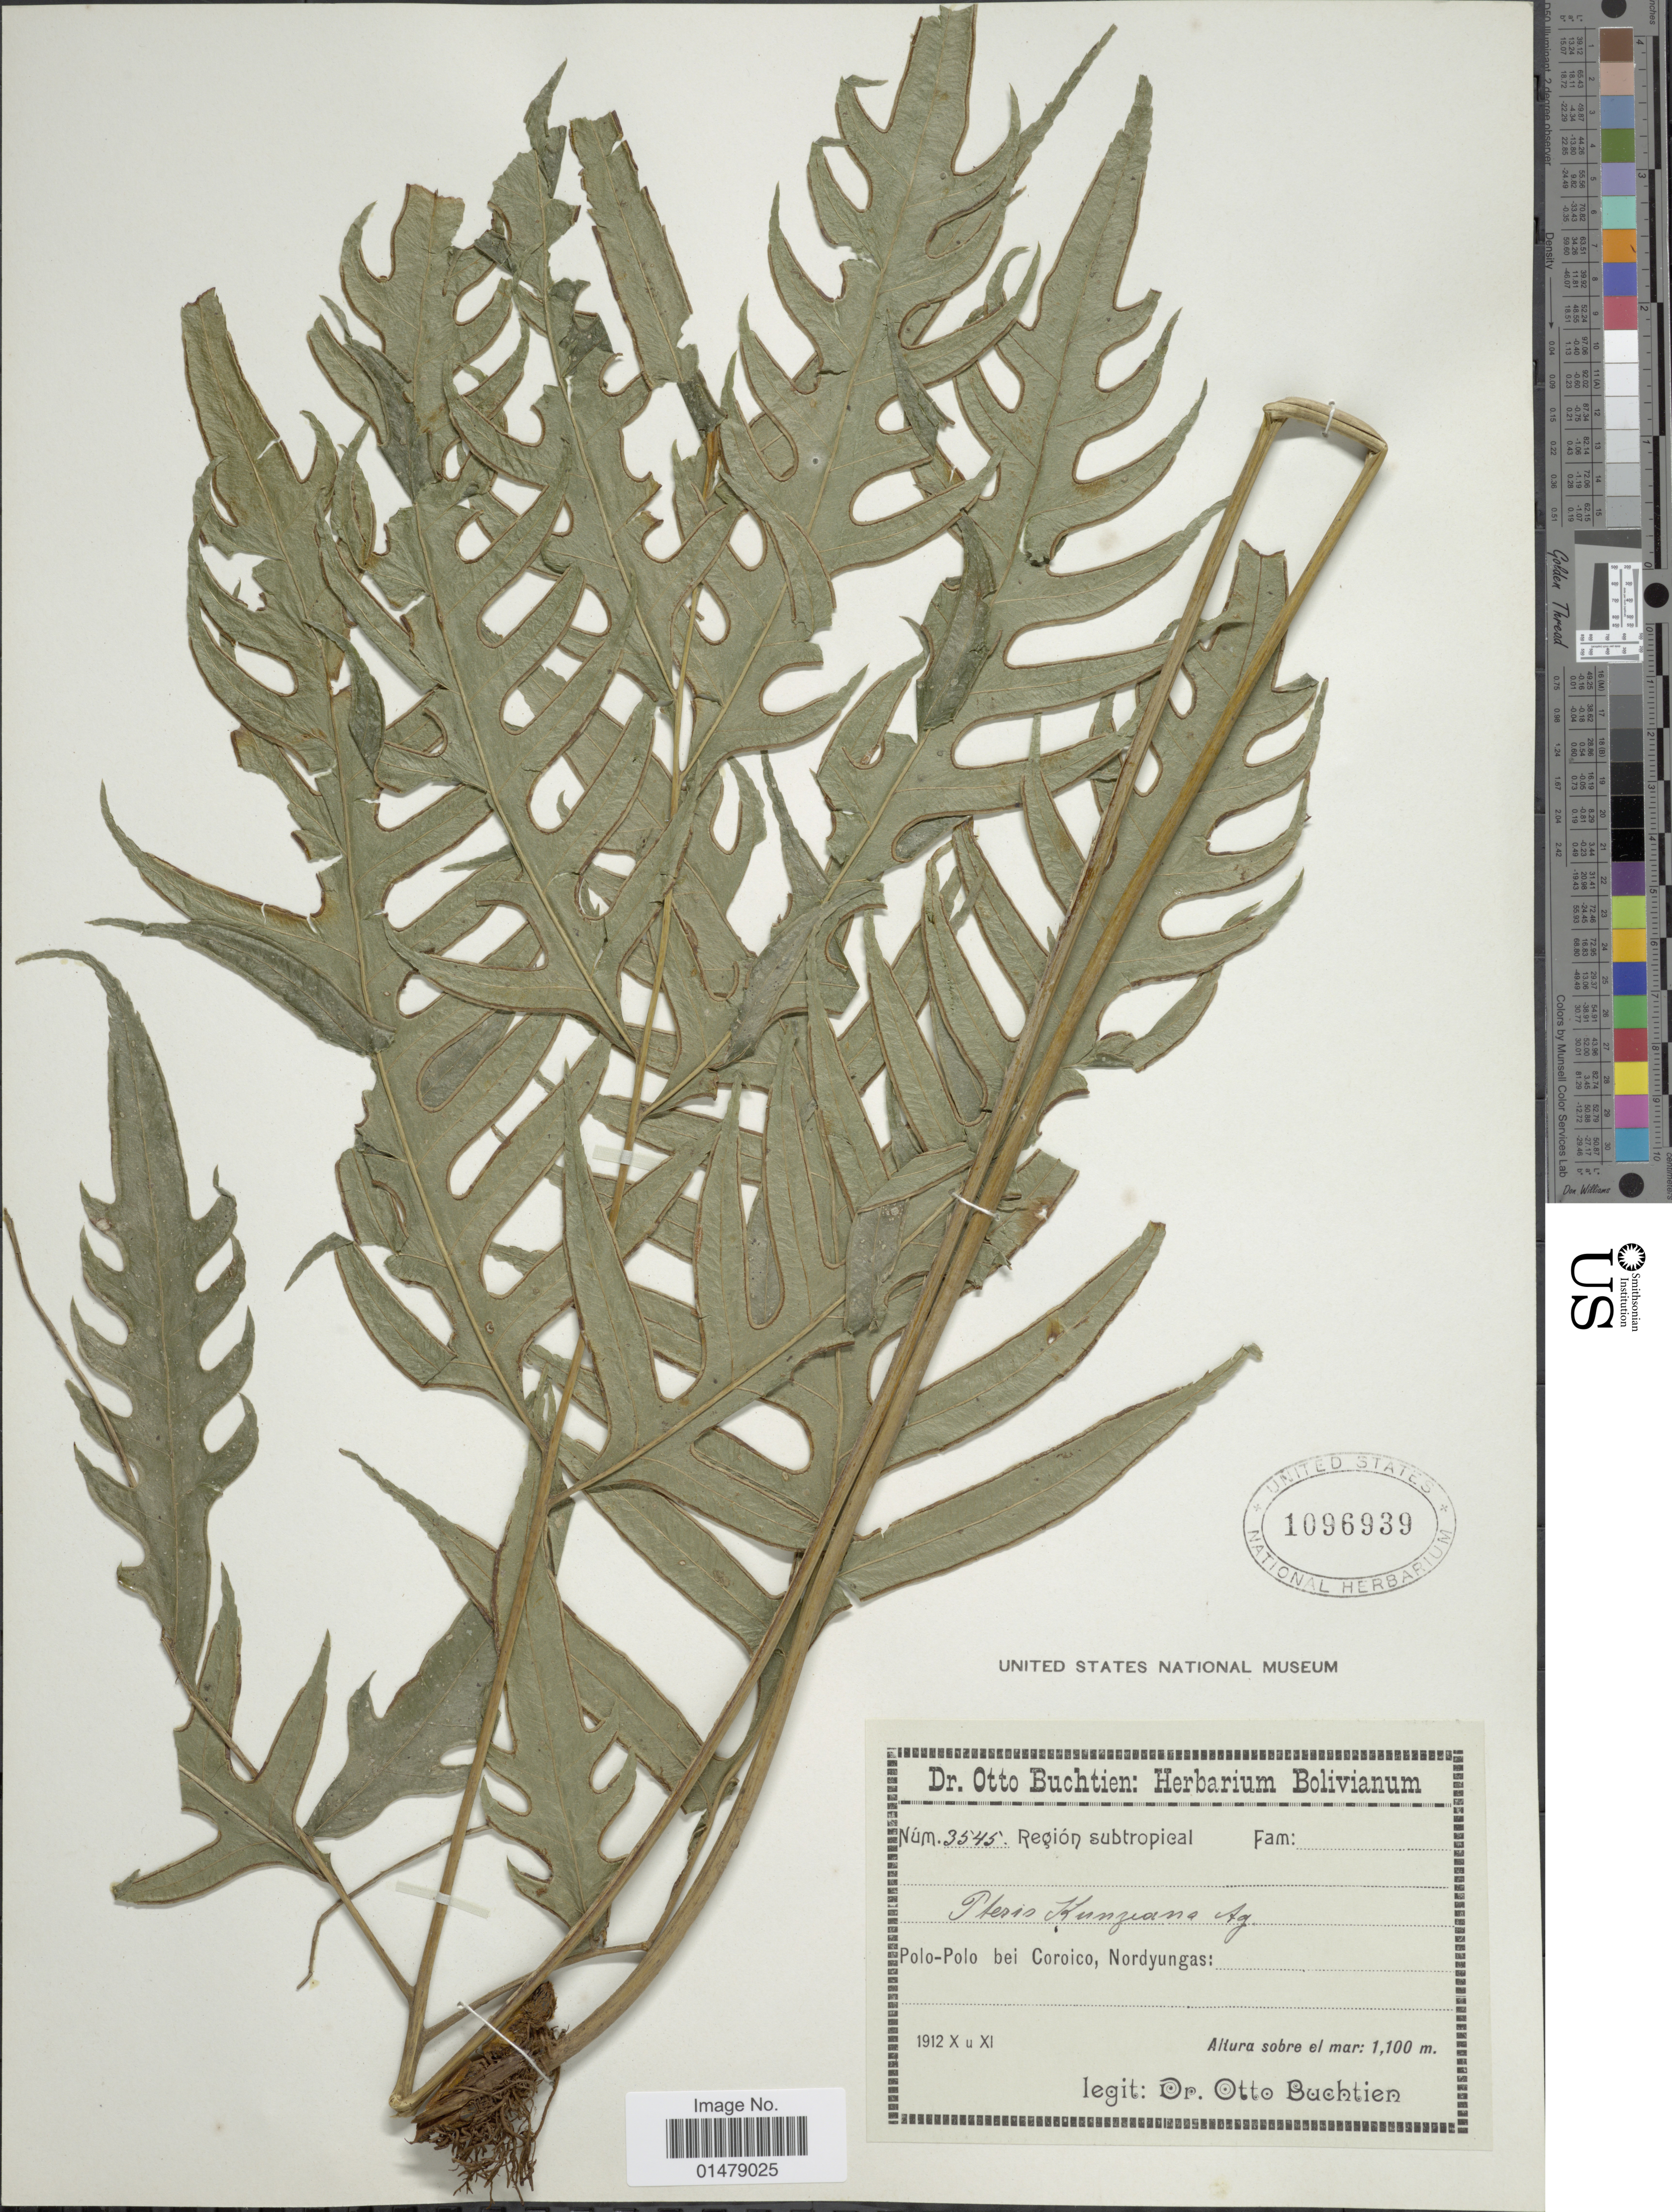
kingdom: Plantae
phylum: Tracheophyta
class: Polypodiopsida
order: Polypodiales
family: Pteridaceae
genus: Pteris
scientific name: Pteris altissima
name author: Poir.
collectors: O. Buchtien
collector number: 3545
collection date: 1912-10/1912-11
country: Bolivia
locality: Polo-Polo bei Coroico, Nordyungas.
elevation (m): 1100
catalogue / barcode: US 1096939